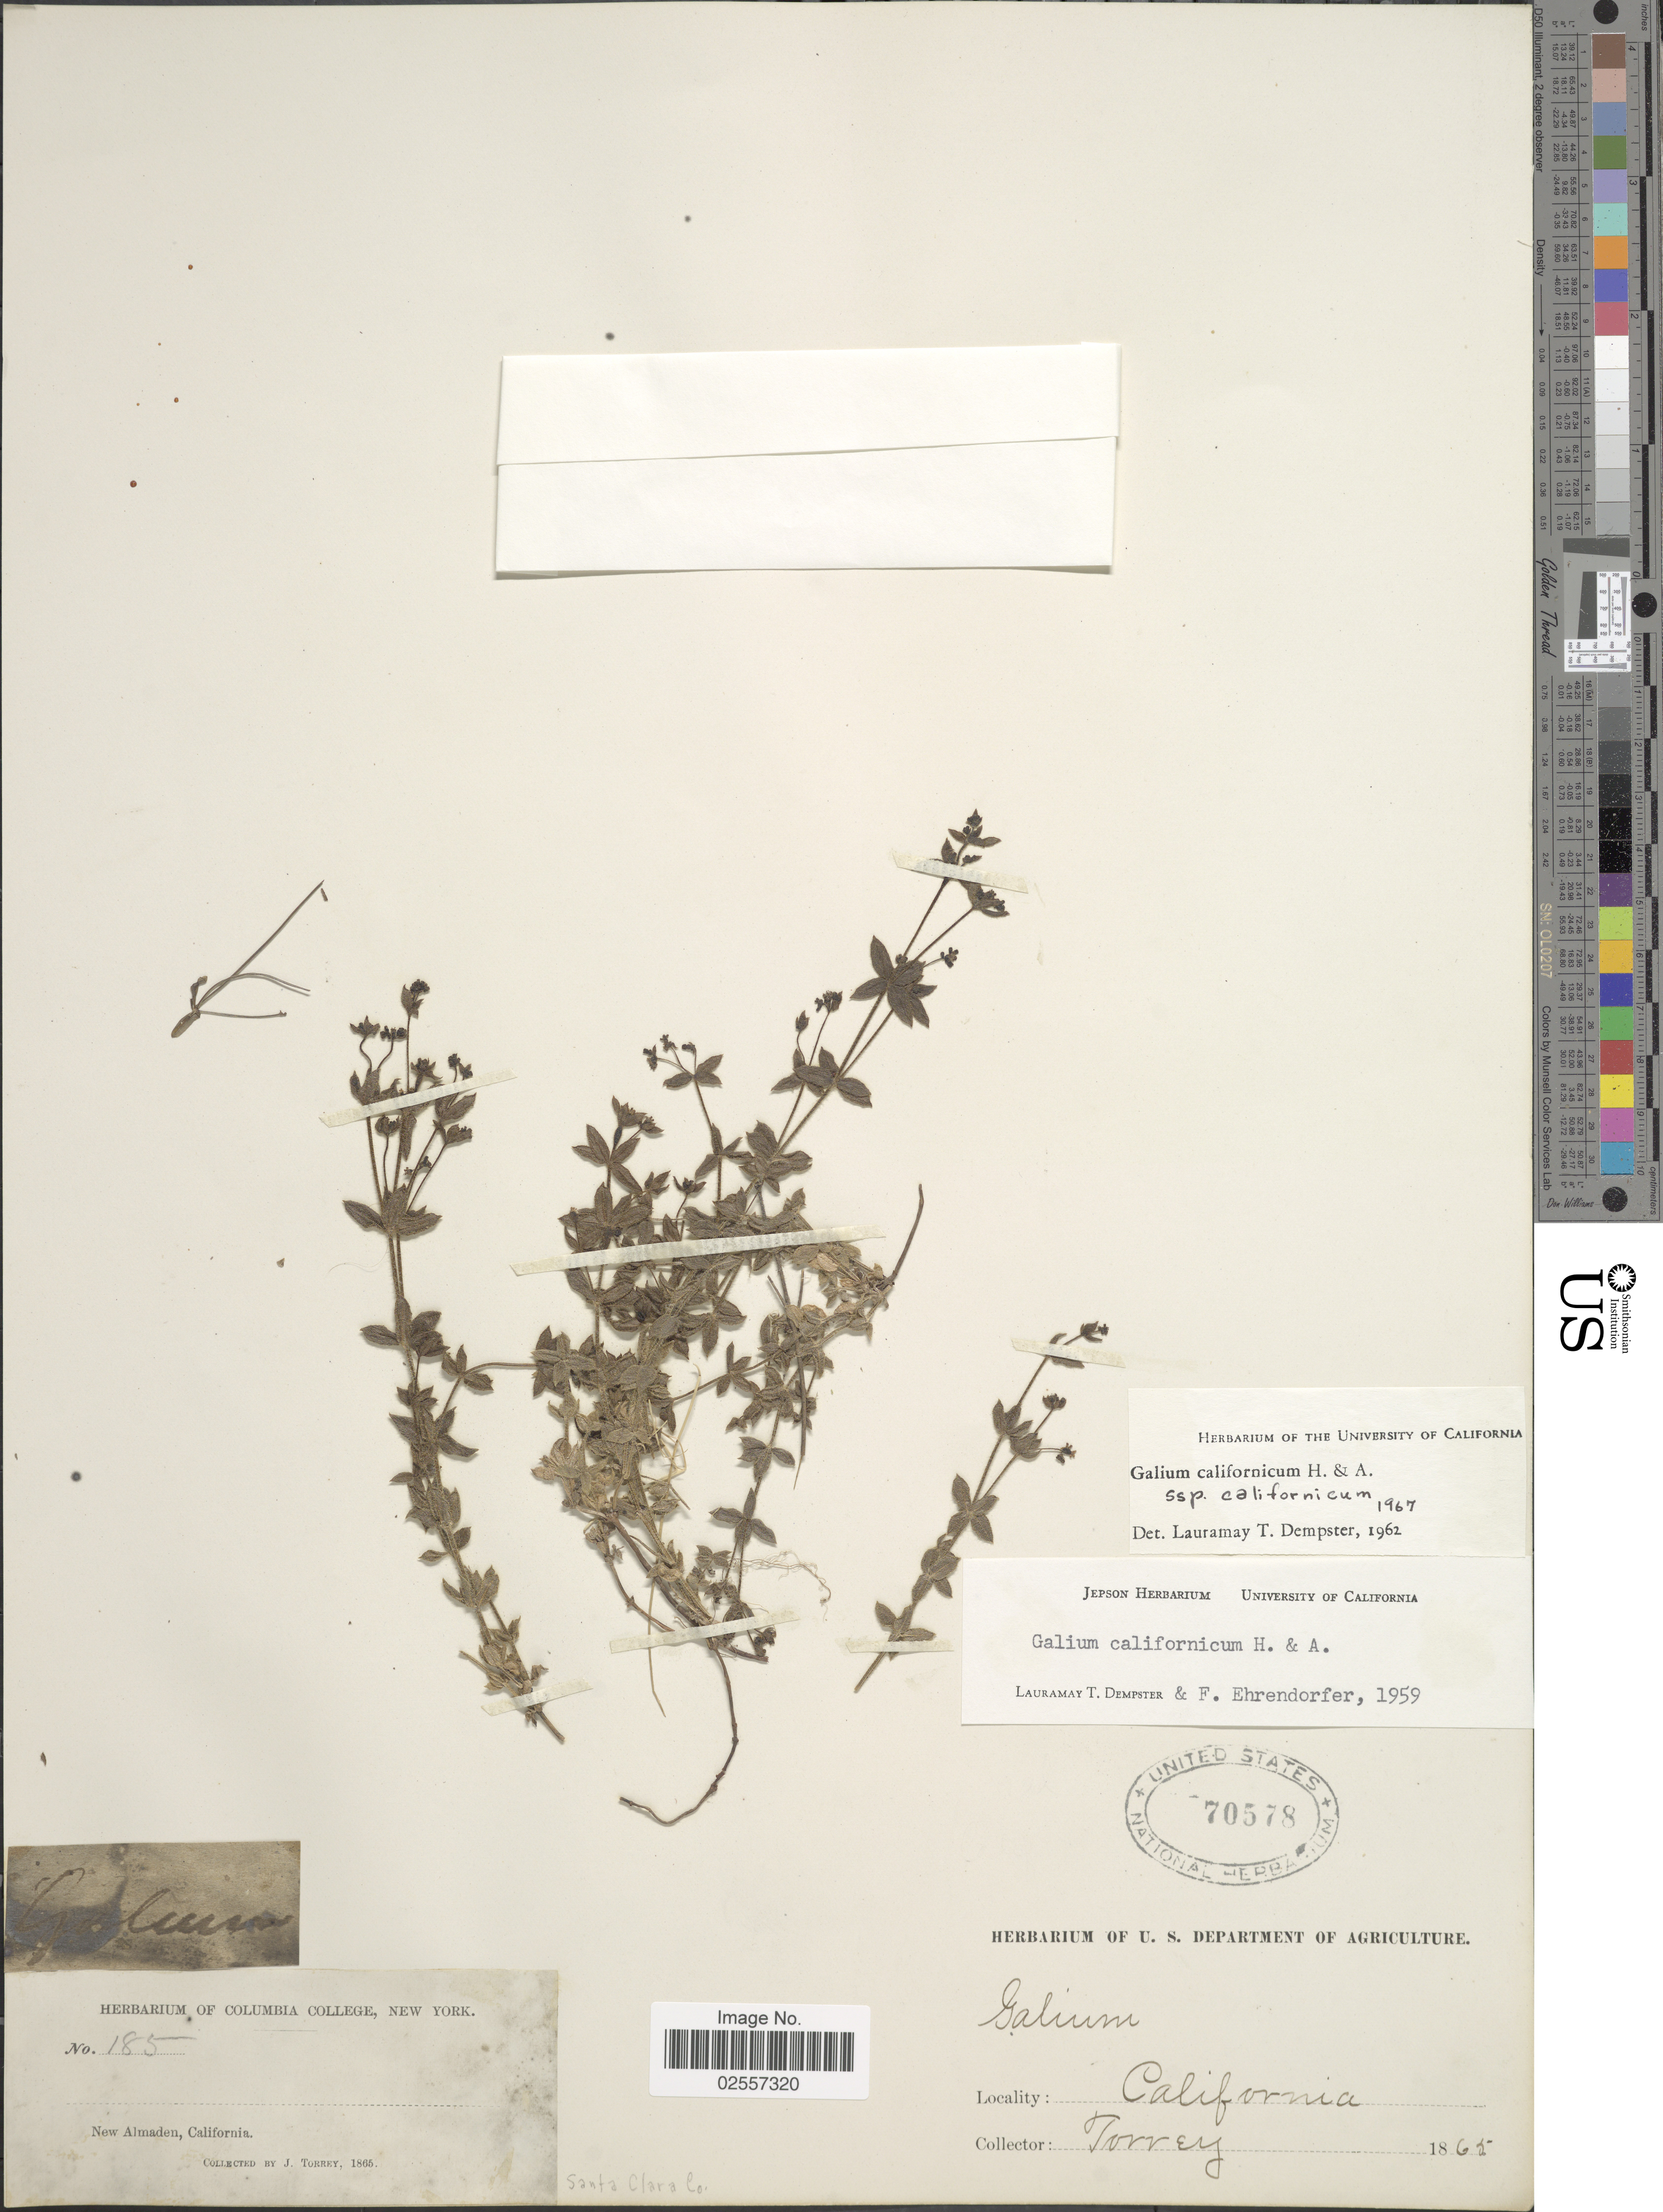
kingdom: Plantae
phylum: Tracheophyta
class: Magnoliopsida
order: Gentianales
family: Rubiaceae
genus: Galium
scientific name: Galium californicum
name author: Hook. & Arn.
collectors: J. Torrey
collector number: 185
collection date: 1865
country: United States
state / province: California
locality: Near Almaden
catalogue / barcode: US 70578